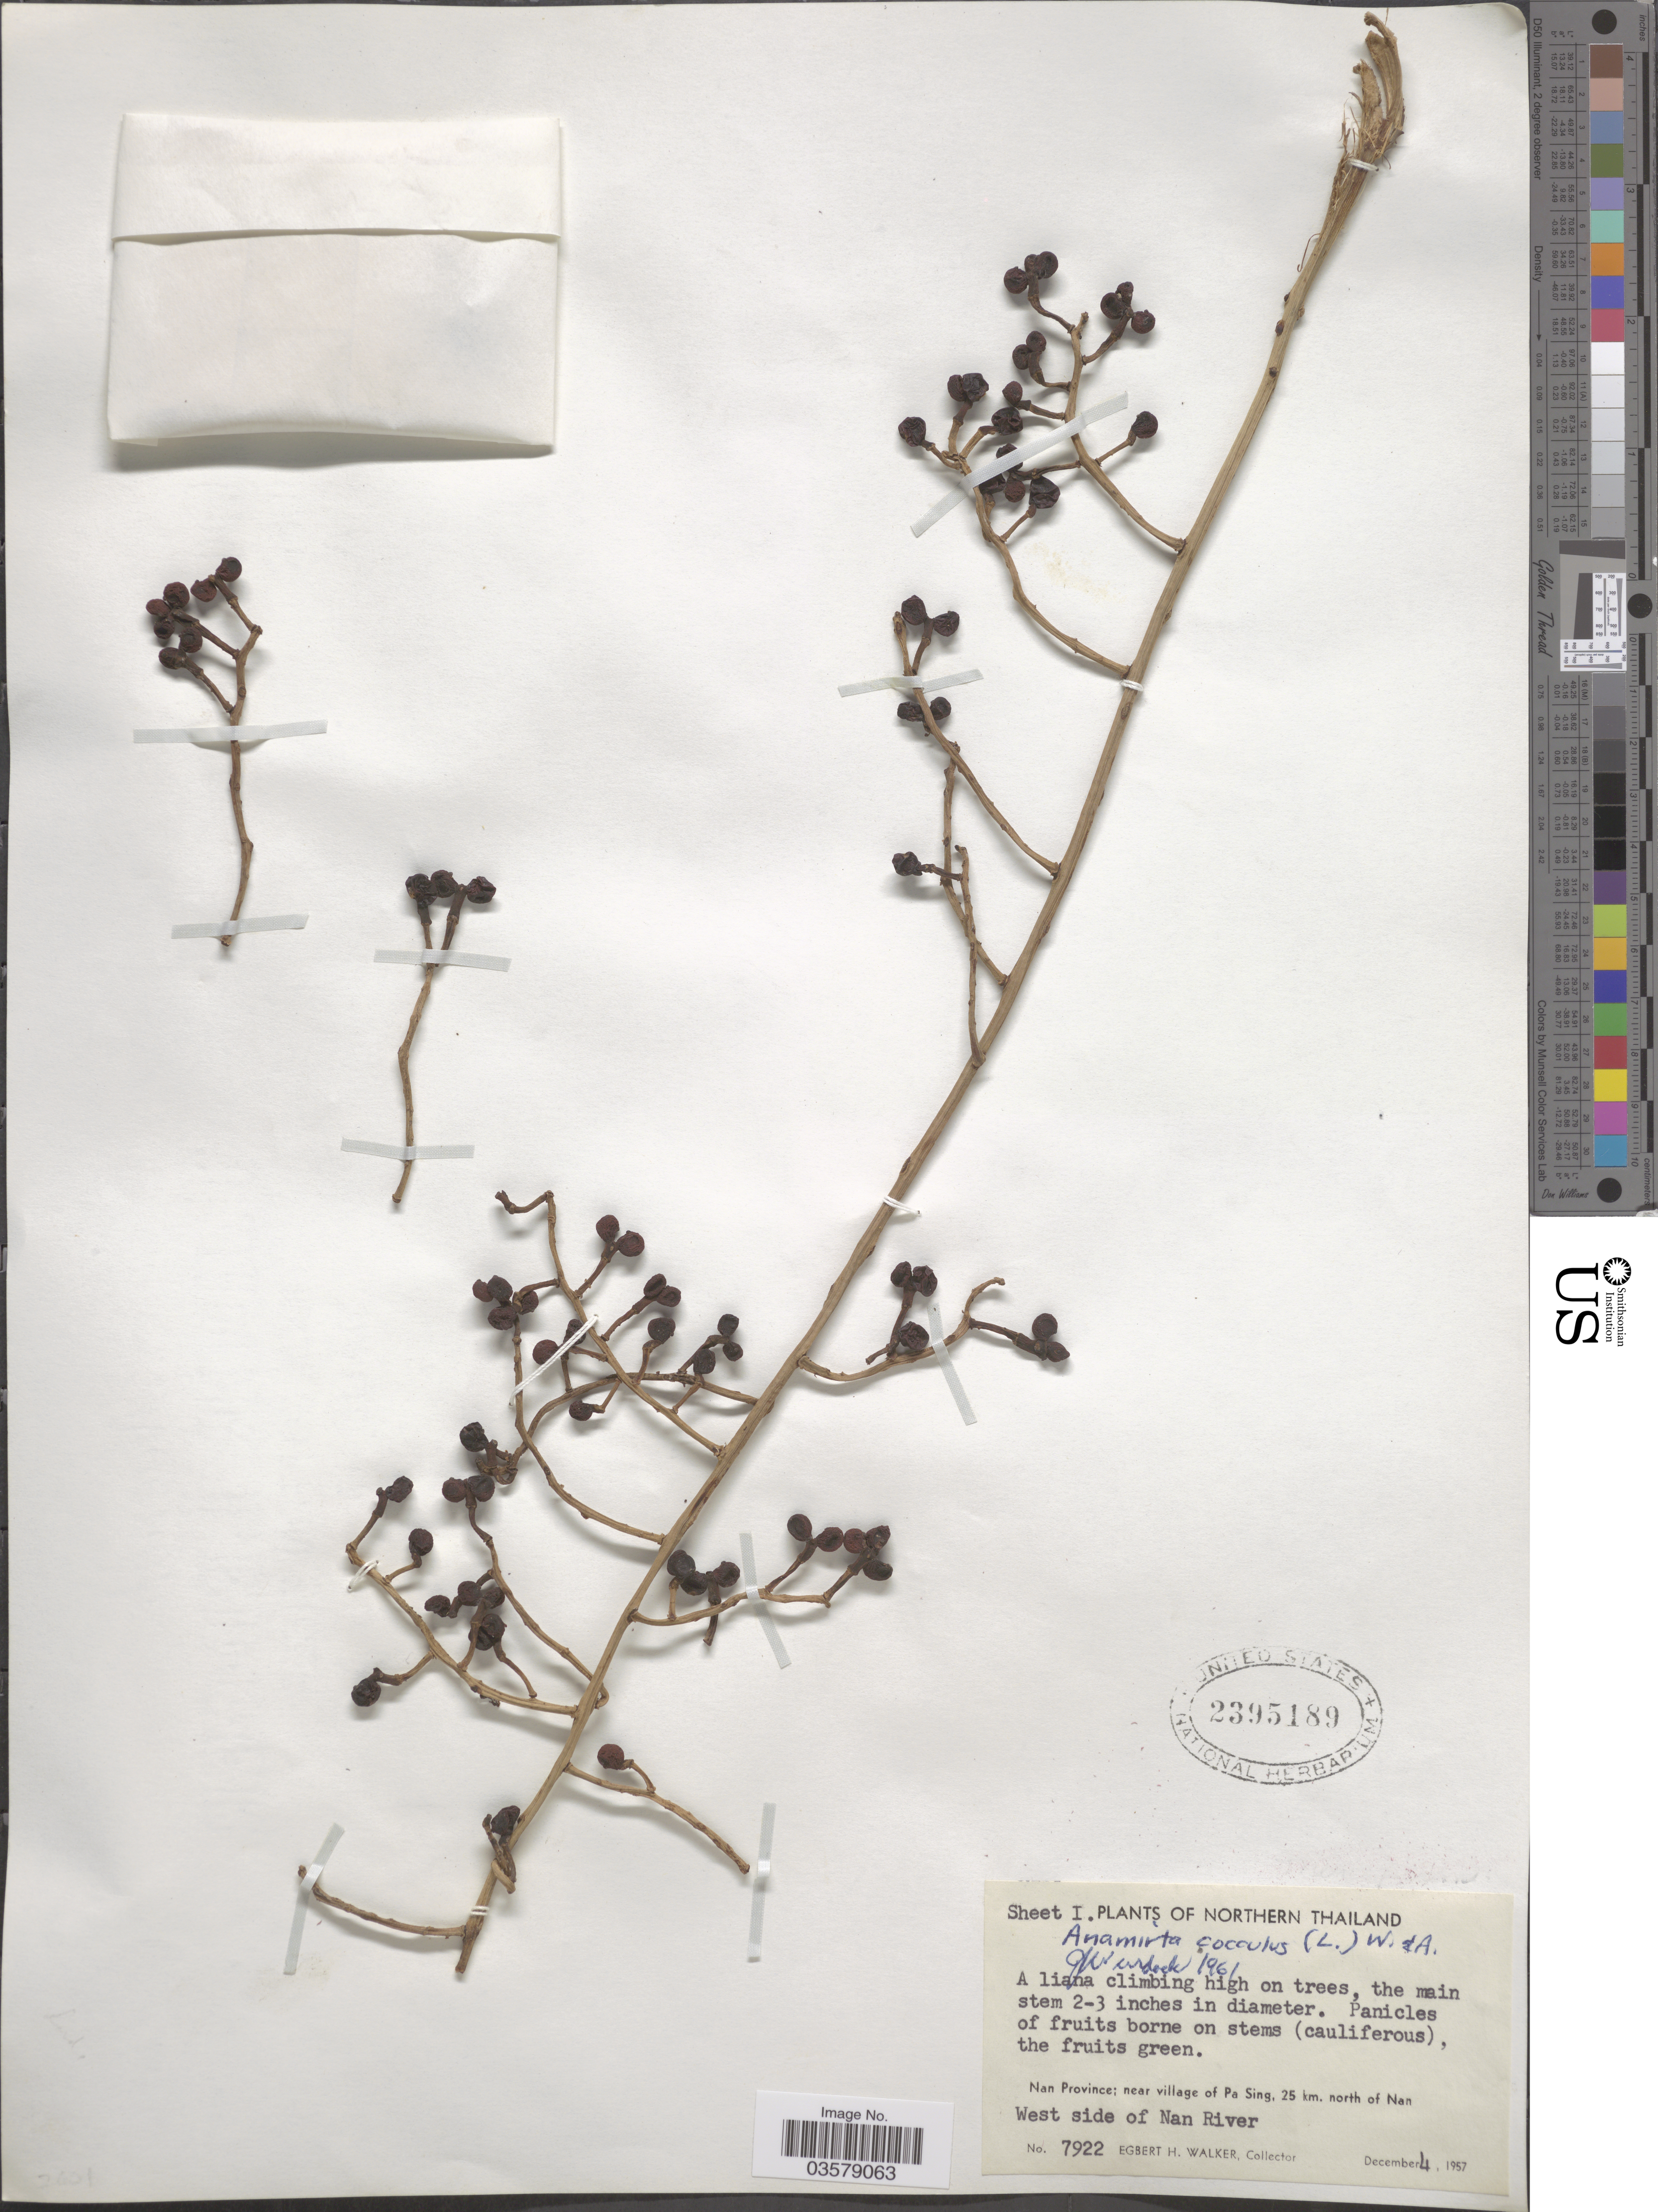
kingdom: Plantae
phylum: Tracheophyta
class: Magnoliopsida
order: Ranunculales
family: Menispermaceae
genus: Anamirta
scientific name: Anamirta cocculus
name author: (L.) Wight & Arn.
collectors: E. H. Walker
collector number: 7922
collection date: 1957-12-04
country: Thailand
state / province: Nan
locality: Northern Thailand. Near village of Pa Sing, 25 km. north of Nan. West side of Nan River.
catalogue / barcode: US 2395189